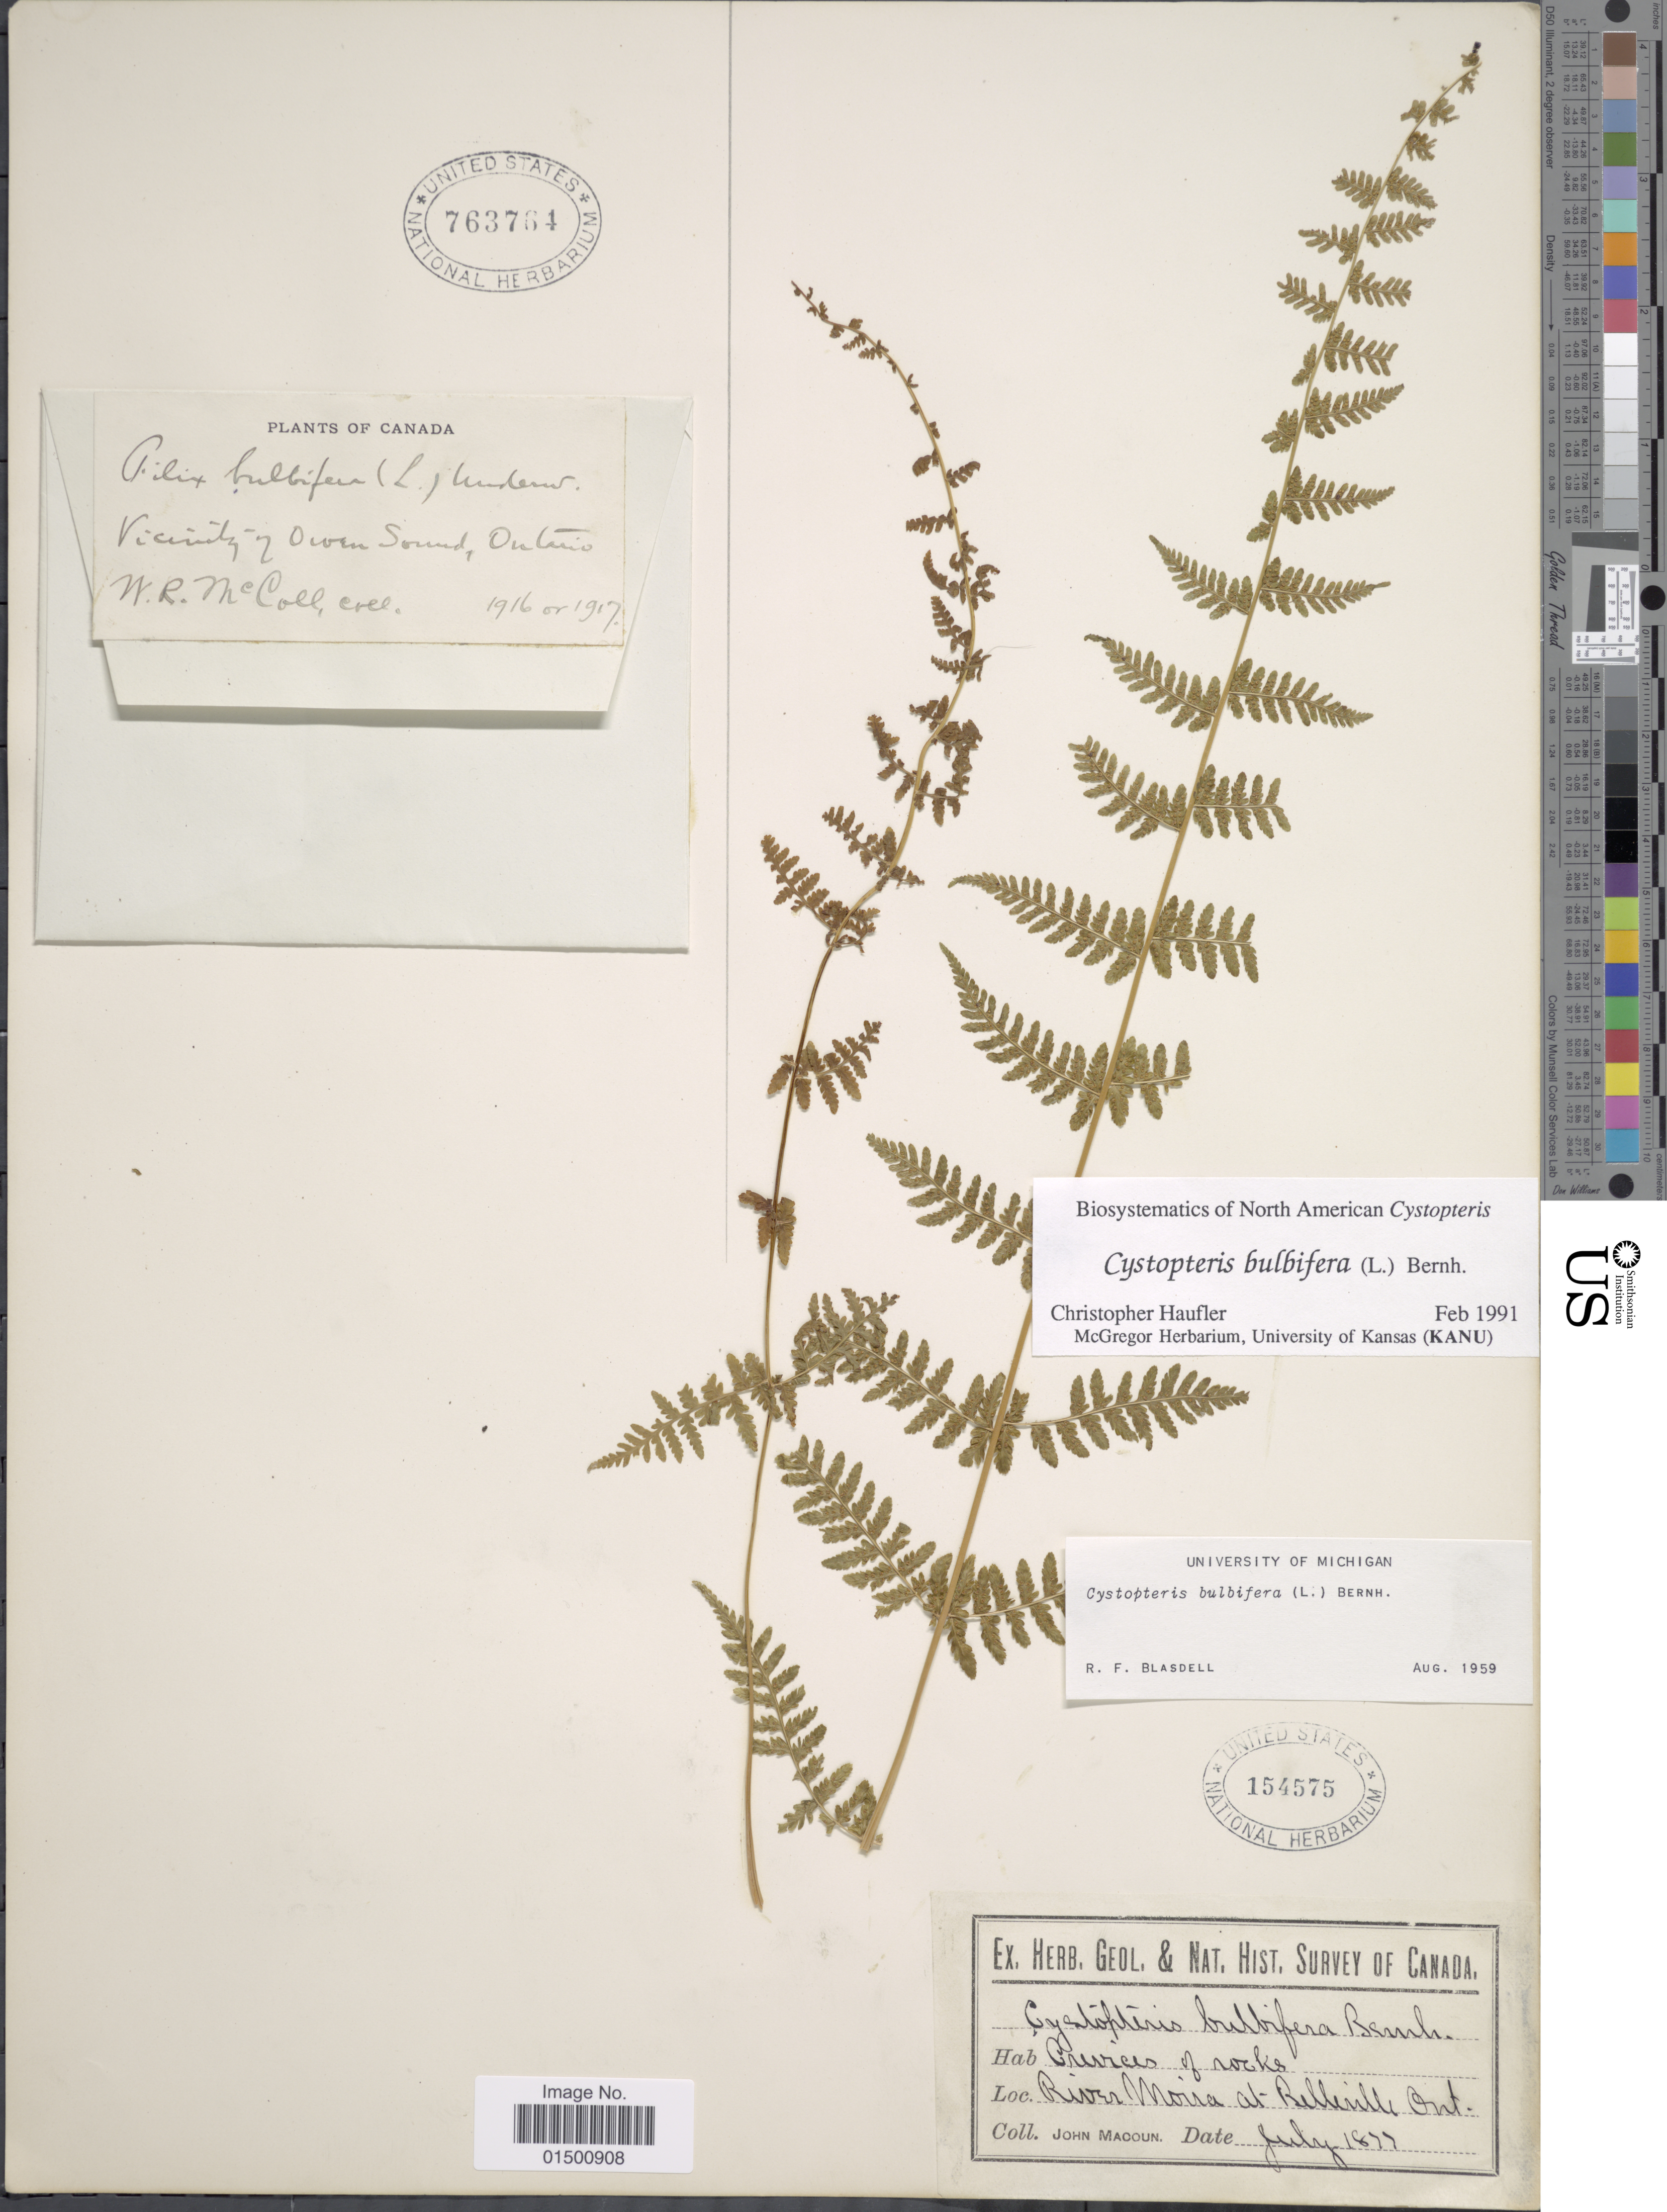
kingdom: Plantae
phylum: Tracheophyta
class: Polypodiopsida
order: Polypodiales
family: Cystopteridaceae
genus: Cystopteris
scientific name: Cystopteris bulbifera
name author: (L.) Bernh.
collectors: J. Macoun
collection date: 1877-07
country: Canada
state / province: Ontario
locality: River Moira at Belleville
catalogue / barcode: US 154575-2